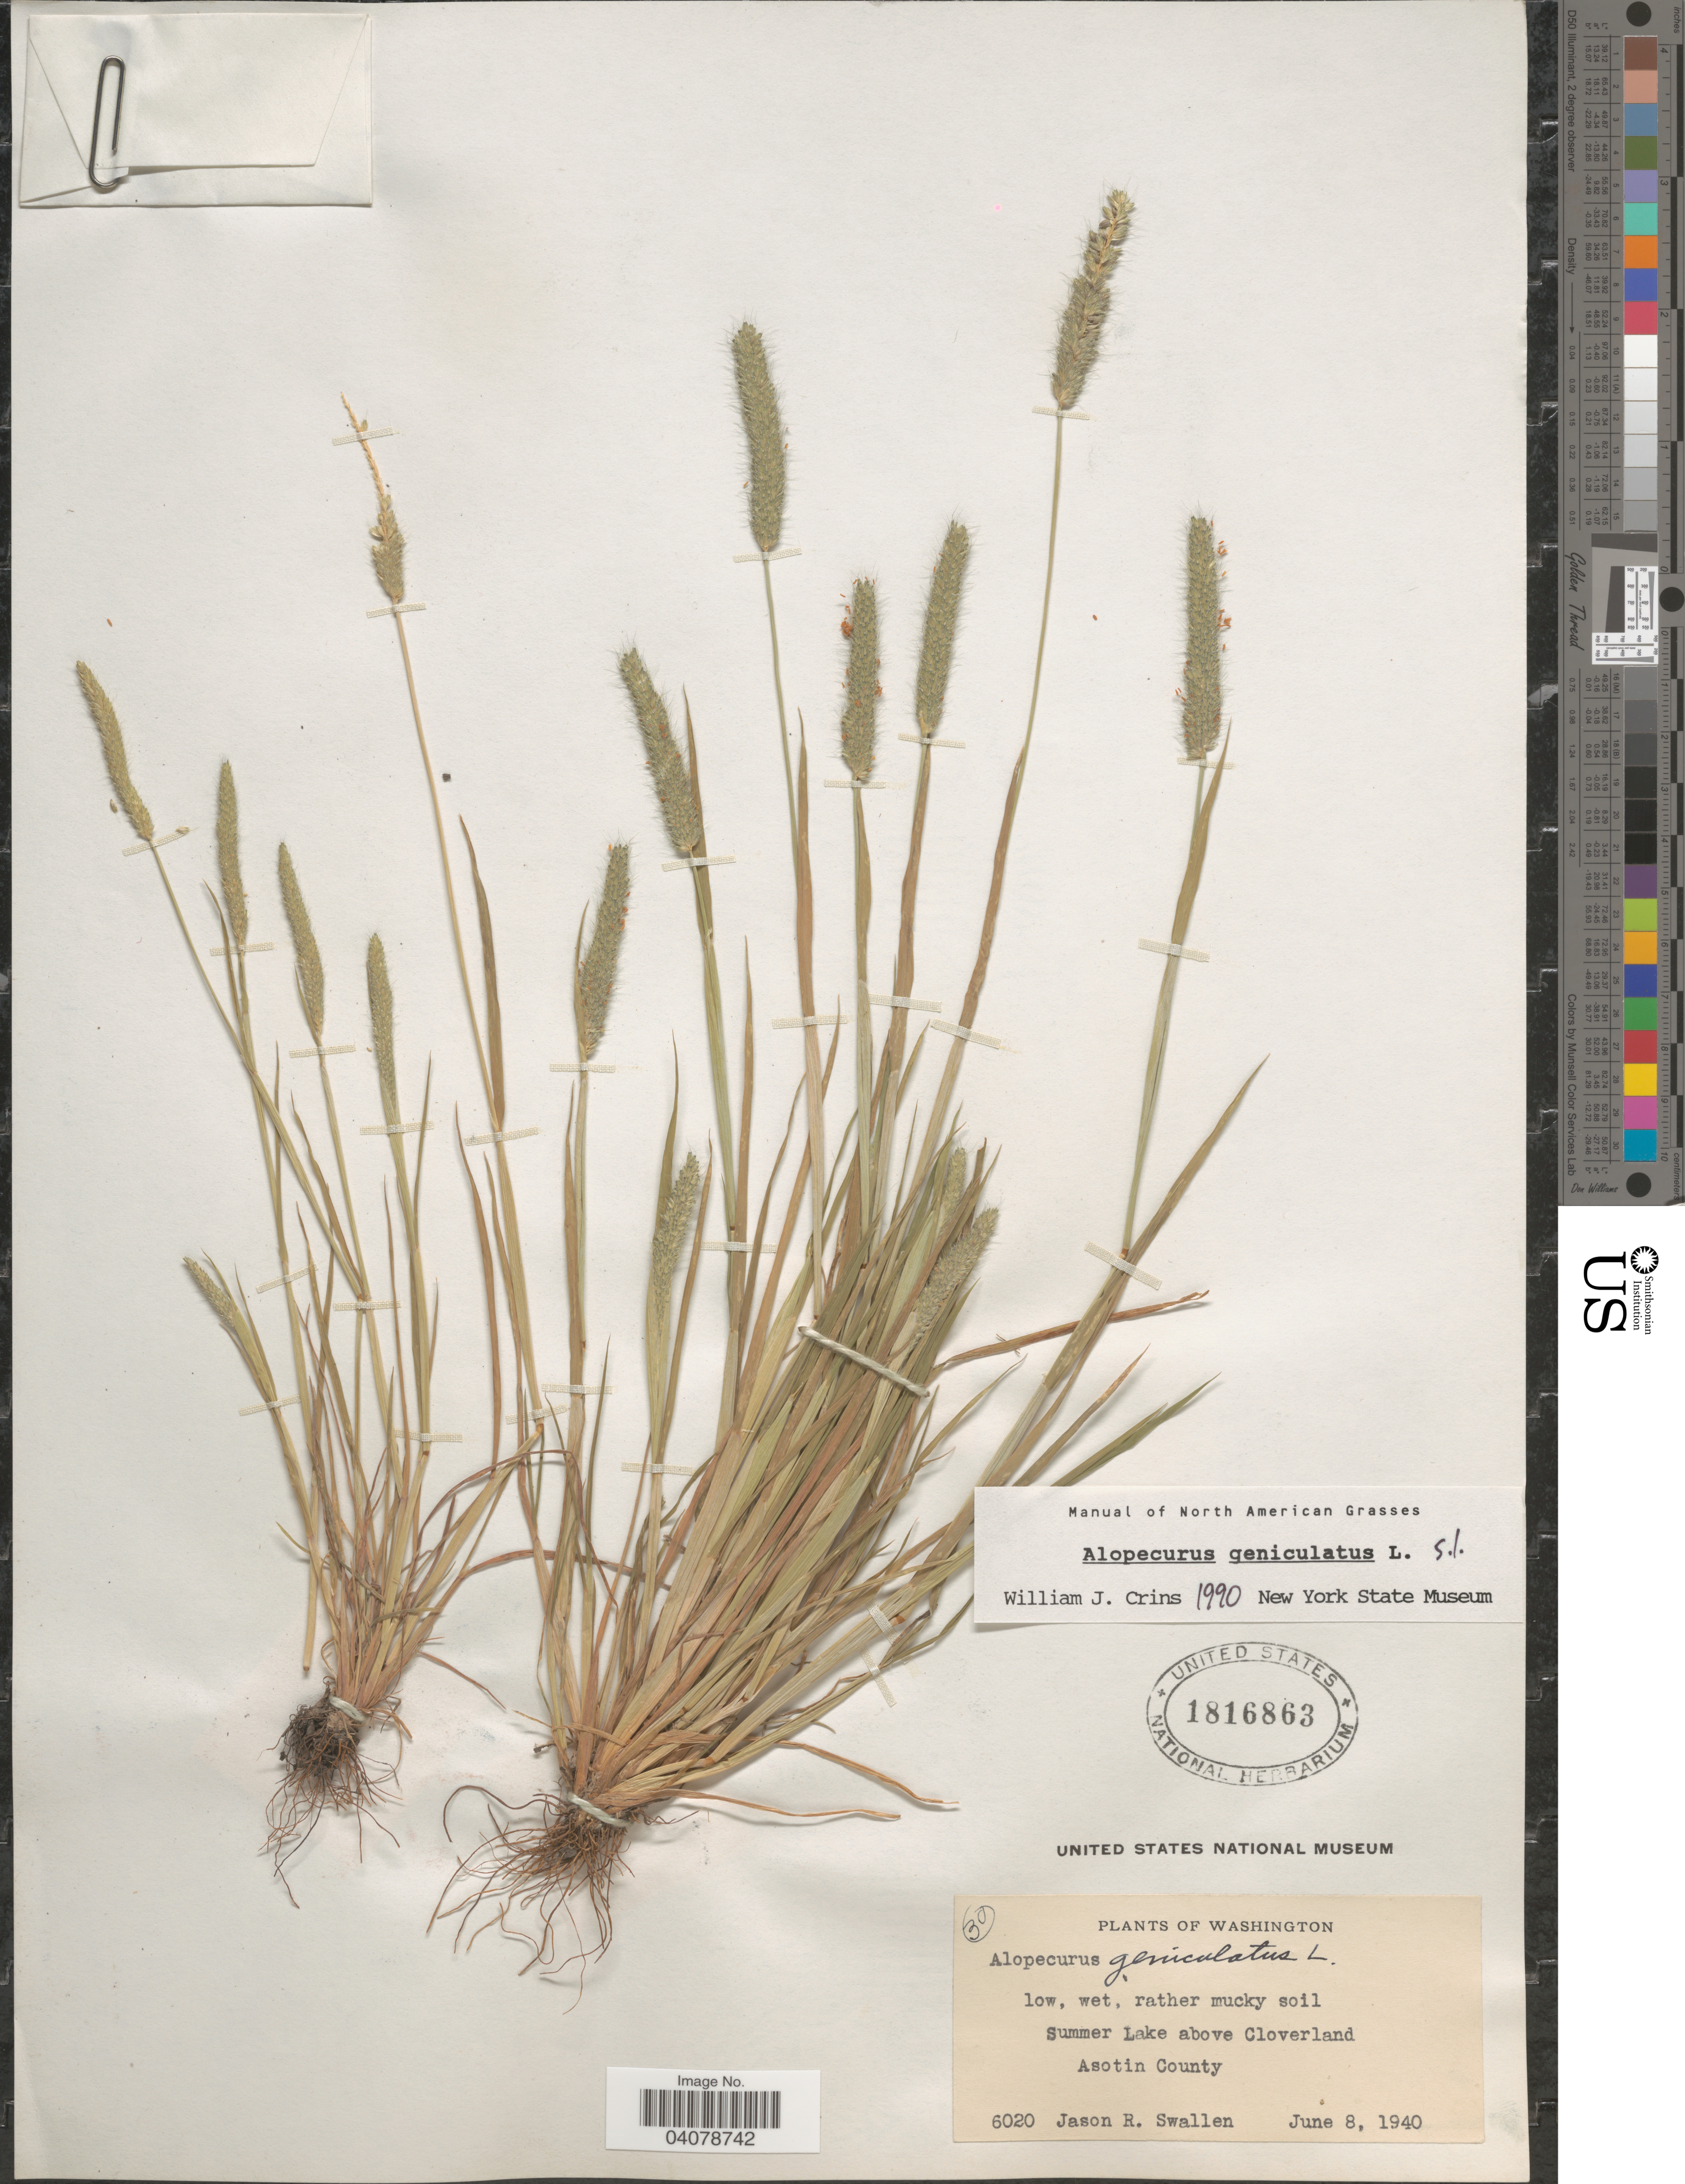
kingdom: Plantae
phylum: Tracheophyta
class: Liliopsida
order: Poales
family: Poaceae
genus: Alopecurus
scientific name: Alopecurus geniculatus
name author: L.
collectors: J. R. Swallen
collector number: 6020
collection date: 1940-06-08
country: United States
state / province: Washington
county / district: Asotin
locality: Summer Lake above Cloverland. Asotin County.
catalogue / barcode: US 1816863